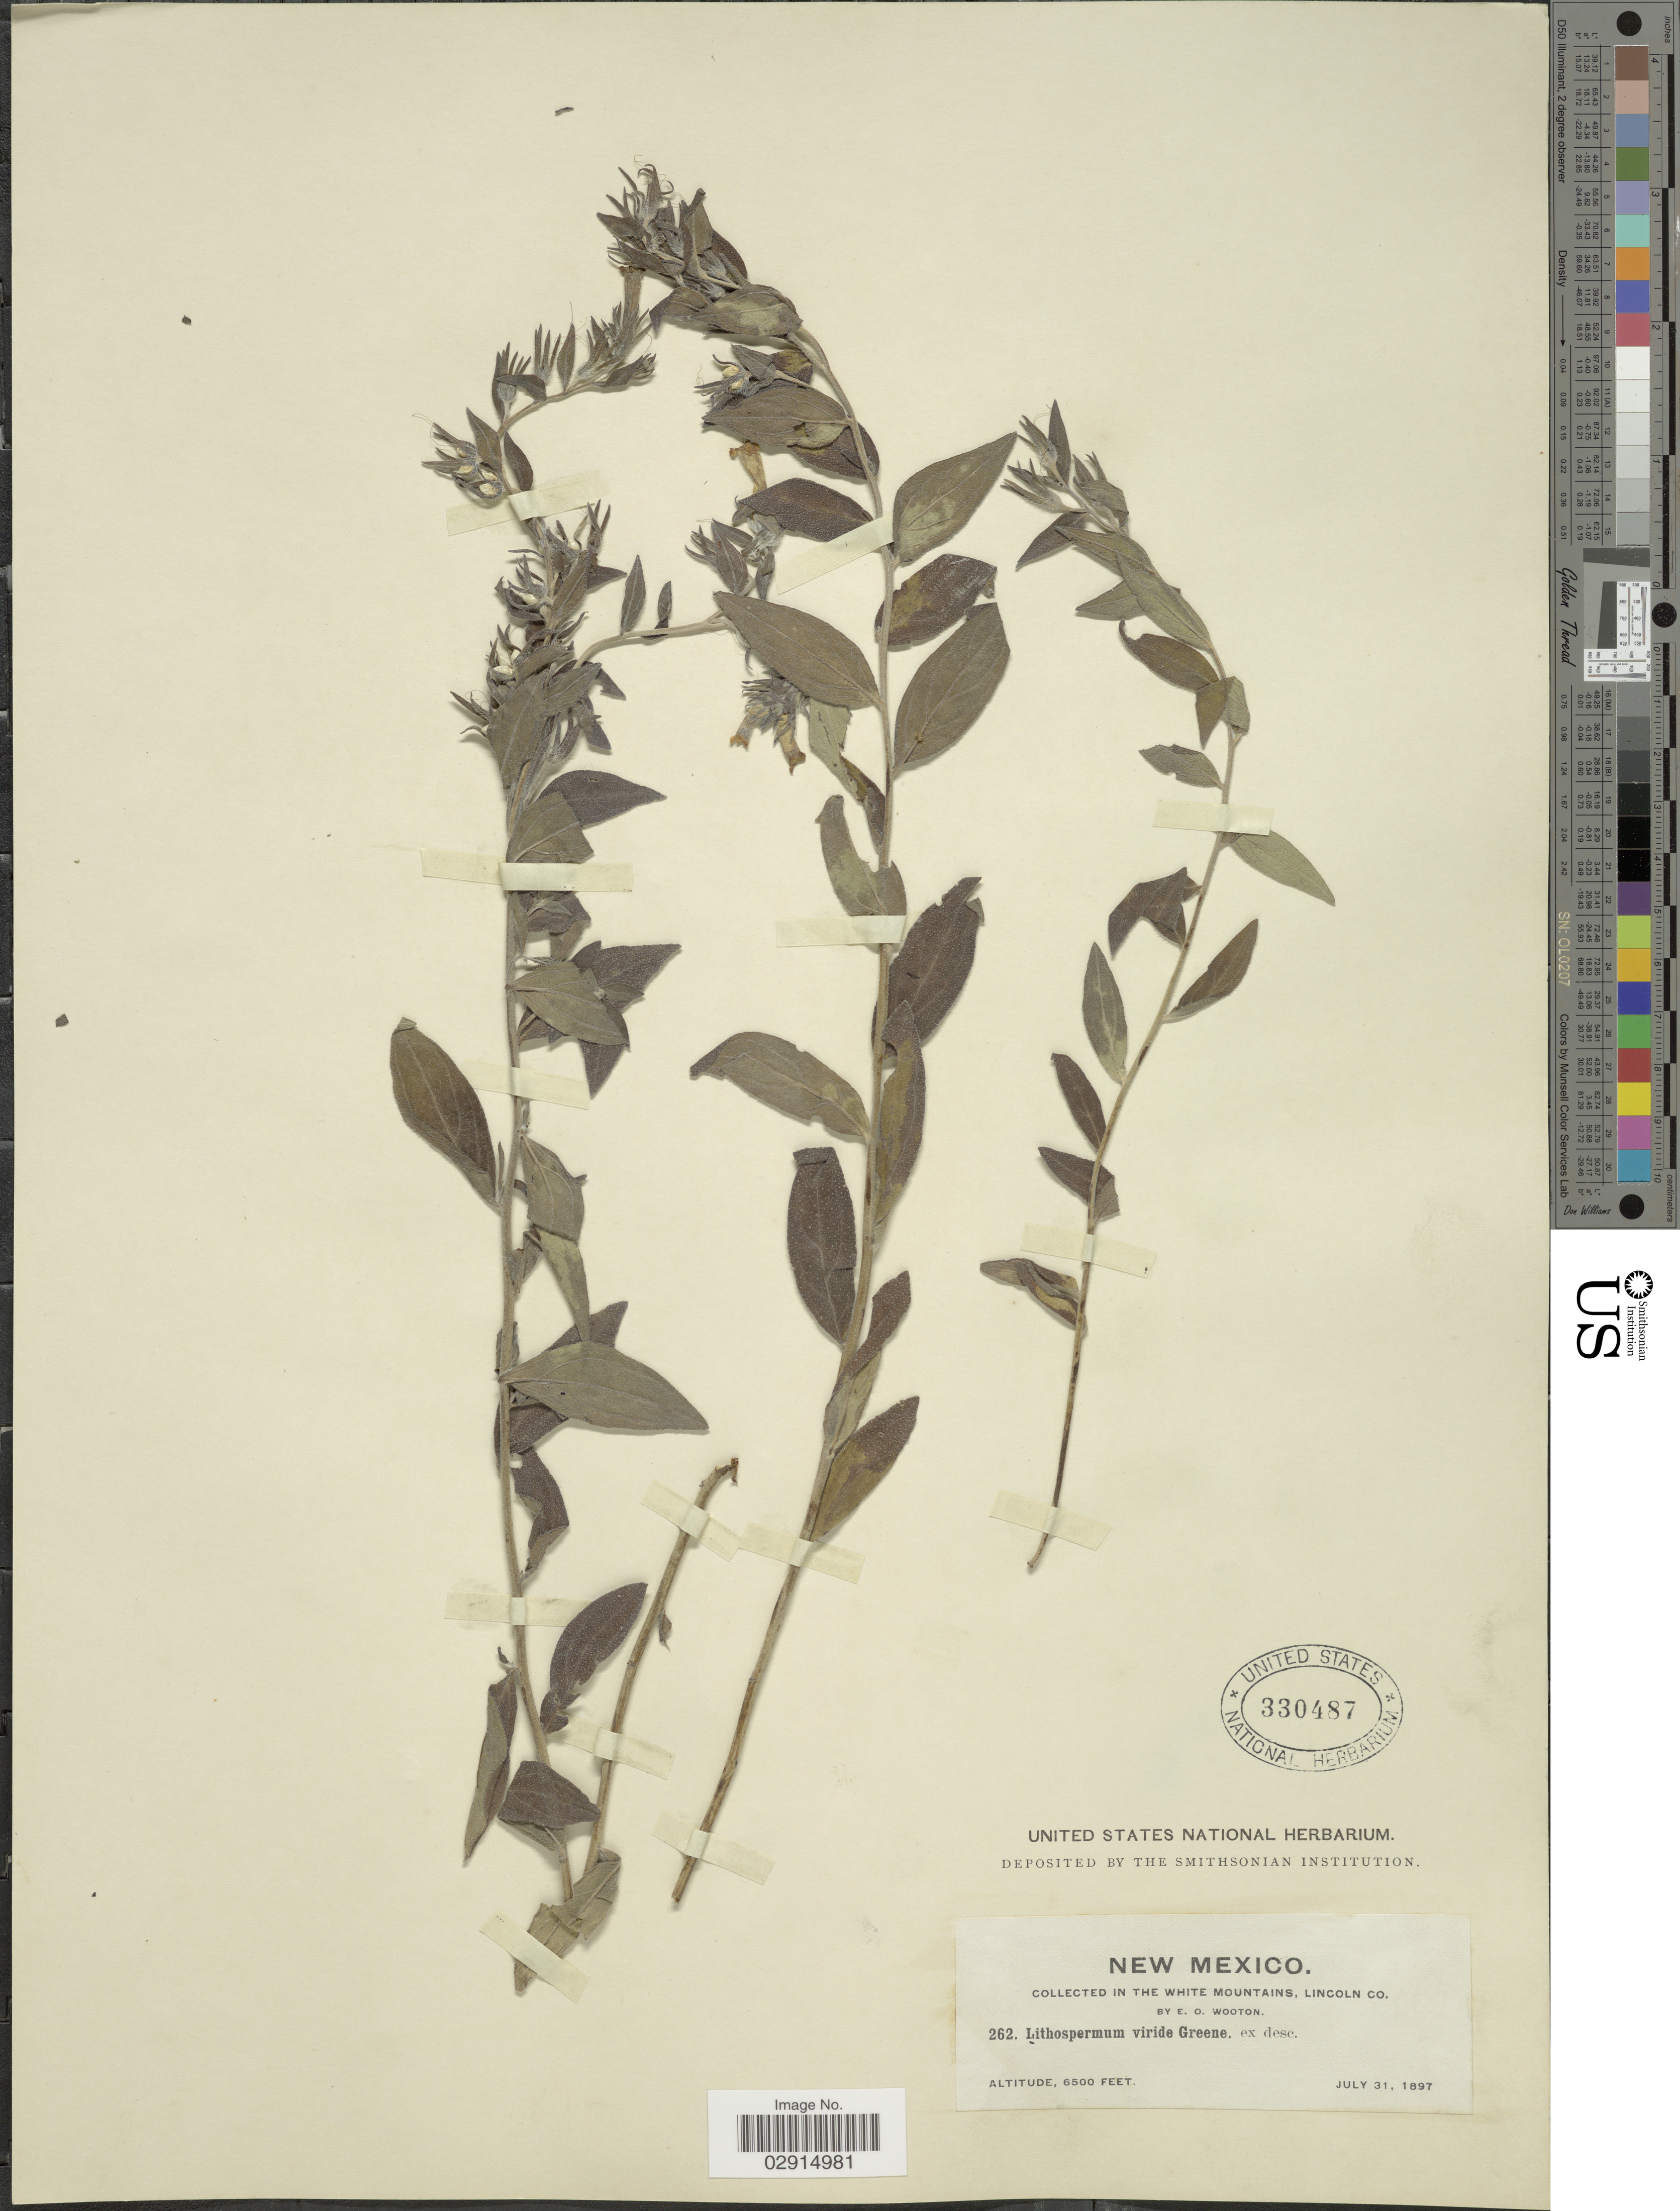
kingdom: Plantae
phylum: Tracheophyta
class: Magnoliopsida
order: Boraginales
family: Boraginaceae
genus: Lithospermum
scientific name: Lithospermum viride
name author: Greene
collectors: E. O. Wooton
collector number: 262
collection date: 1897-07-31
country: United States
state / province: New Mexico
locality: White Mountains, Lincoln Co. New Mexico.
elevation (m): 1981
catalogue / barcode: US 330487